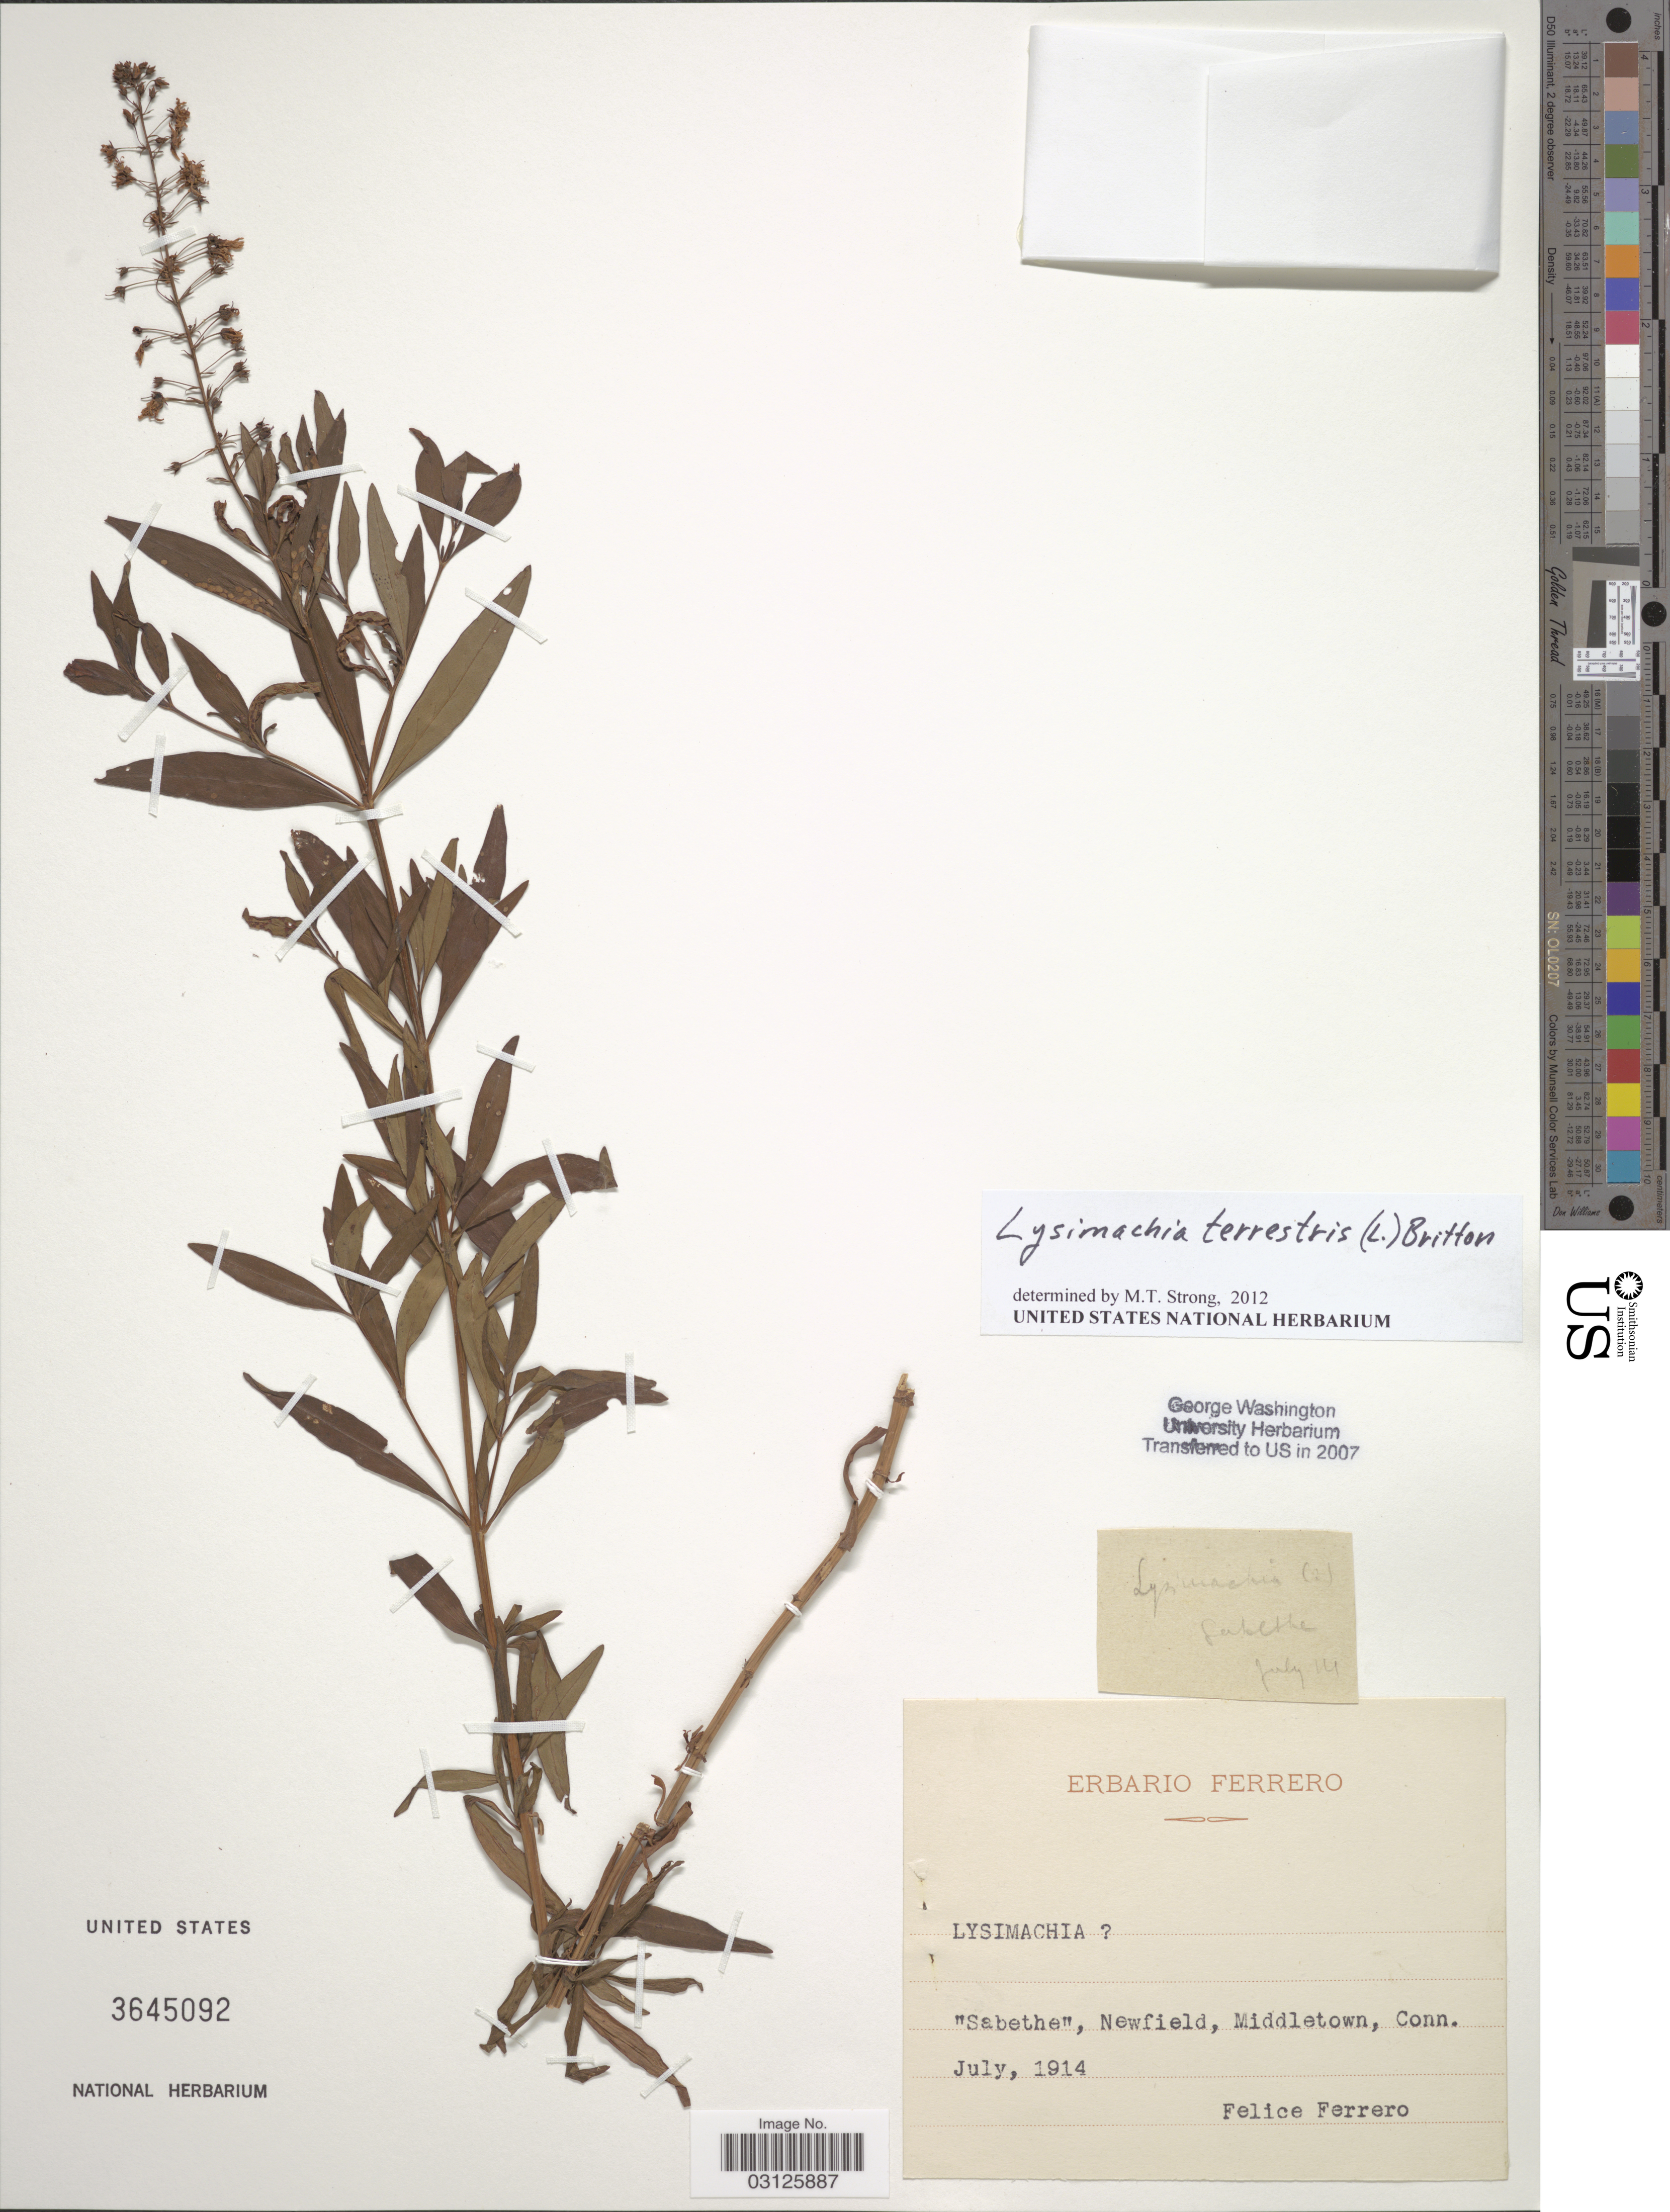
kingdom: Plantae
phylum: Tracheophyta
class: Magnoliopsida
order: Ericales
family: Primulaceae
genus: Lysimachia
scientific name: Lysimachia terrestris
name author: (L.) Britton, Stearns & Poggenb.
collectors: F. Ferrero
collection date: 1914-07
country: United States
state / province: Connecticut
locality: Sabethe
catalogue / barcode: US 3645092